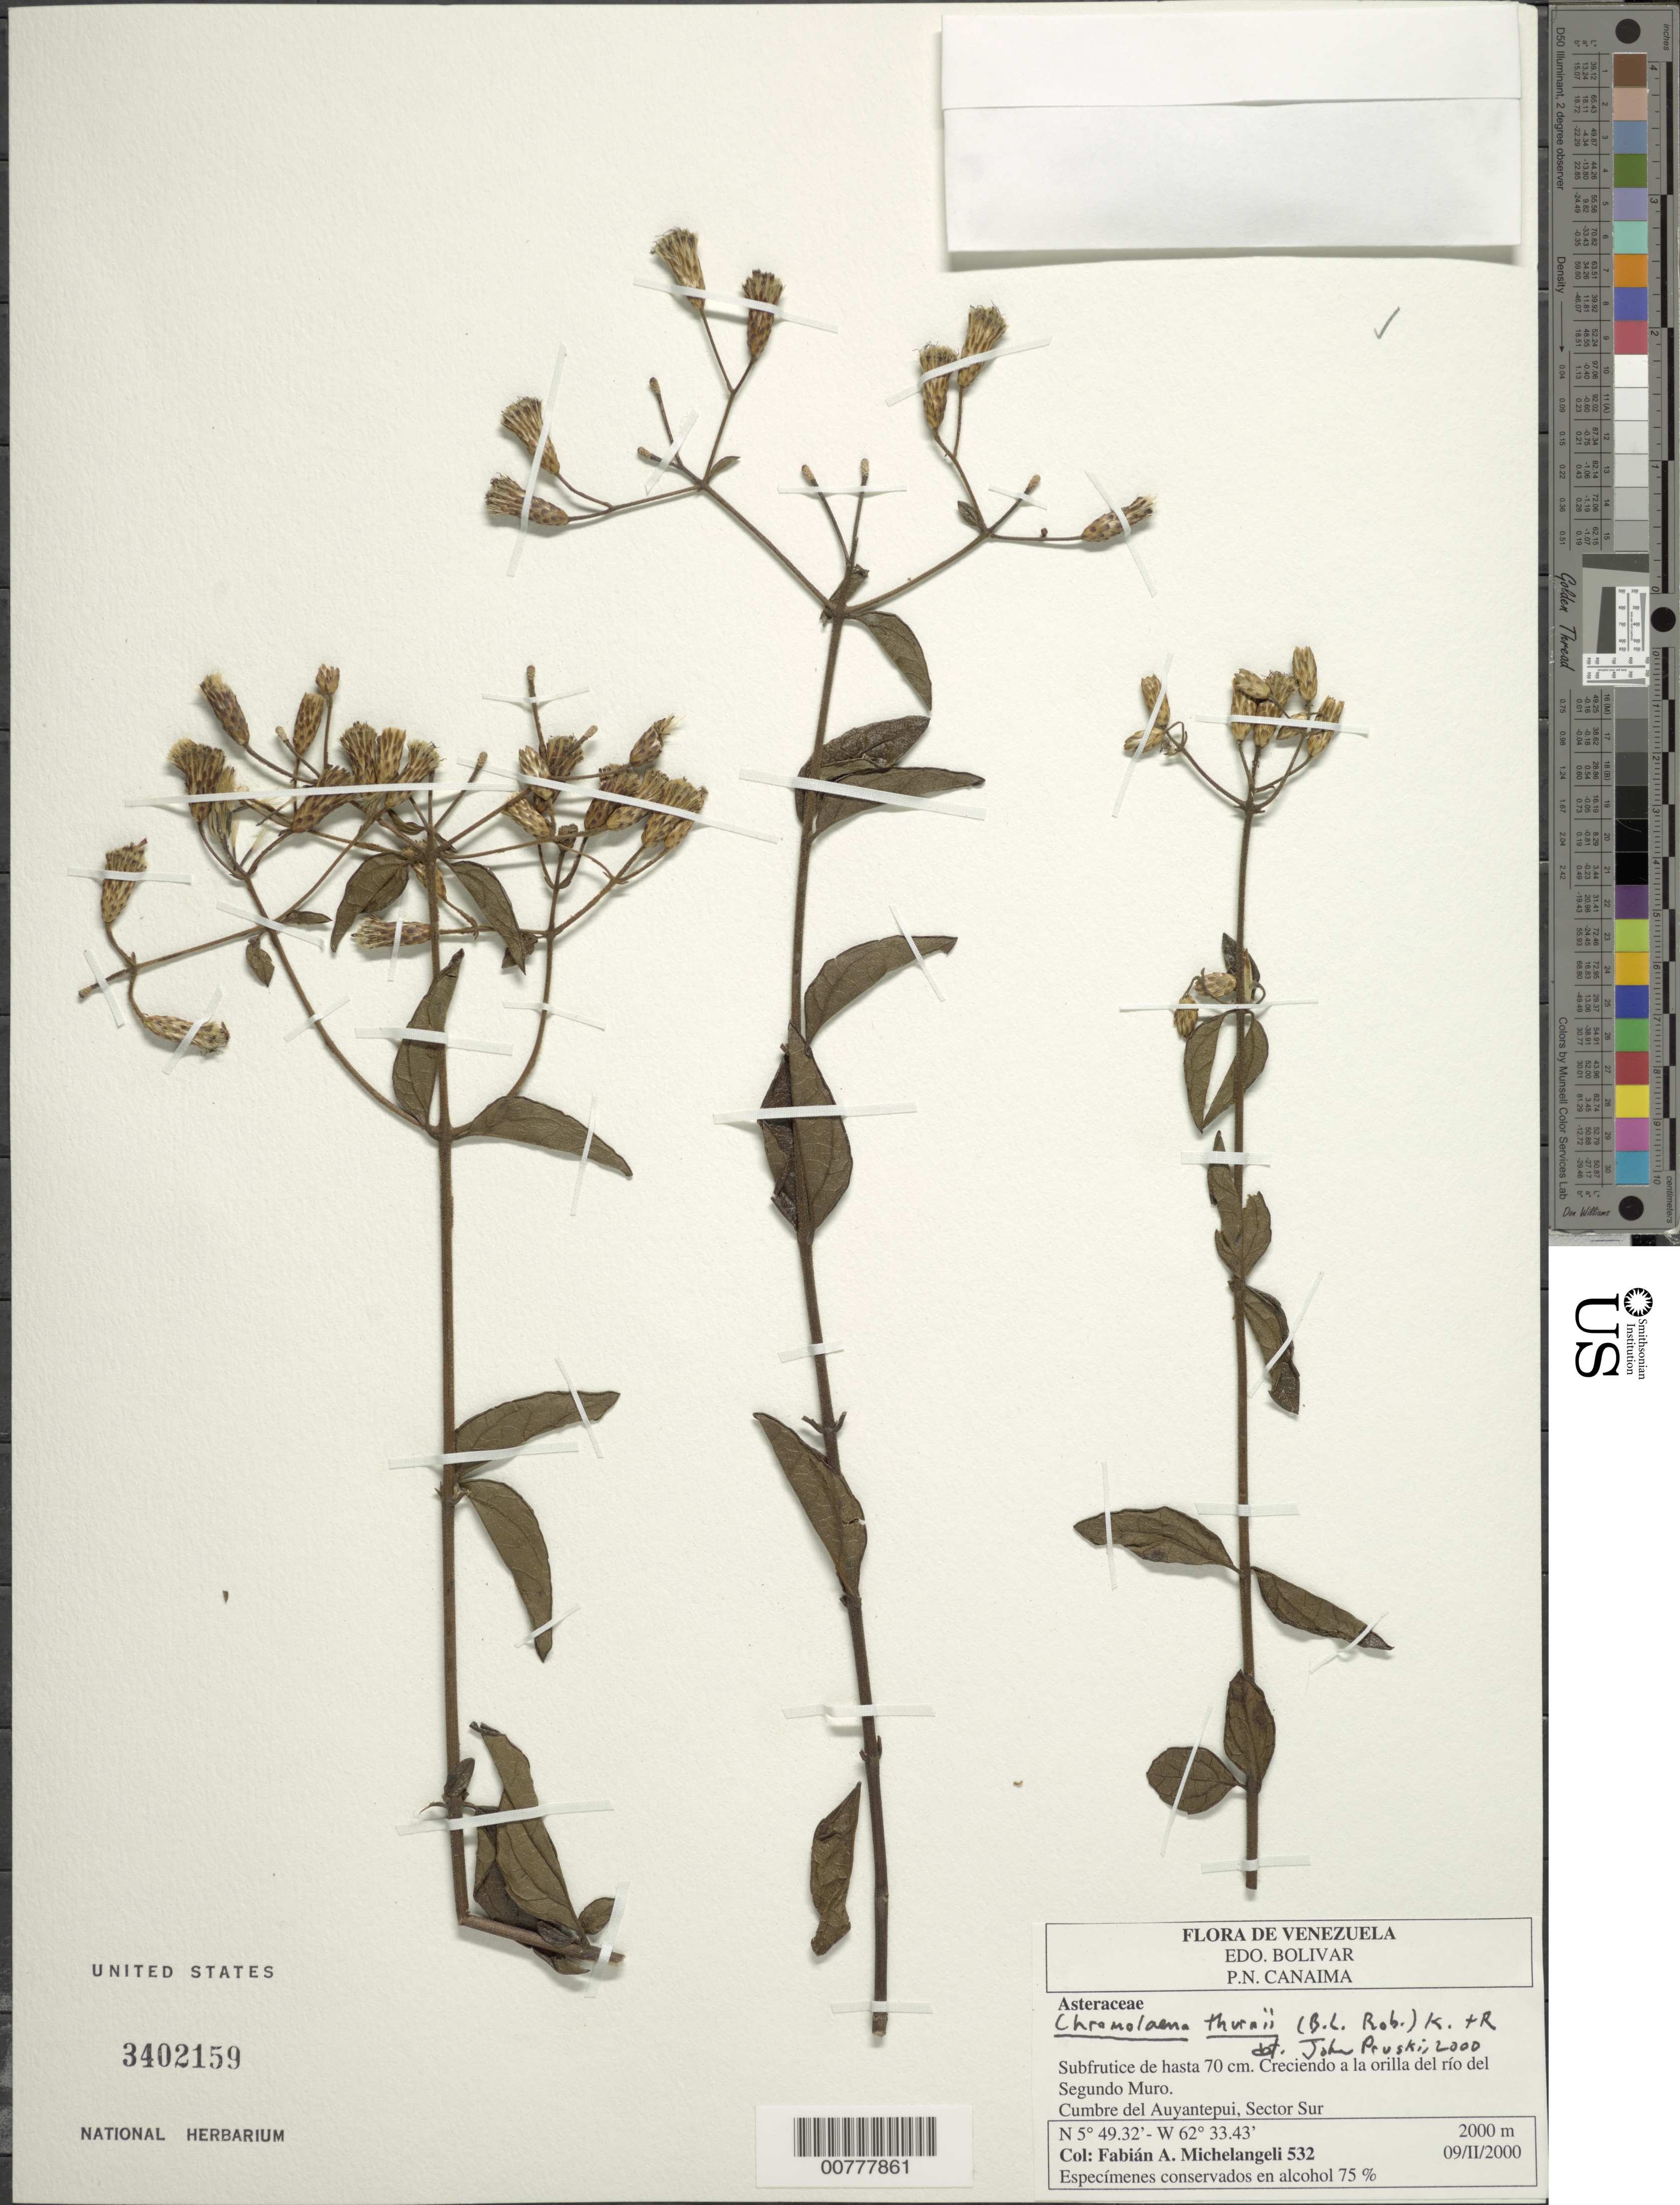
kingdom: Plantae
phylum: Tracheophyta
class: Magnoliopsida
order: Asterales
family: Asteraceae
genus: Chromolaena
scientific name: Chromolaena thurnii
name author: (B.L. Rob.) R.M. King & H. Rob.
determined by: Pruski, J. F.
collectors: F. A. Michelangeli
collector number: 532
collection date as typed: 9-Feb-00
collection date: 2000-02-09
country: Venezuela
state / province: Bolívar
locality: Segundo Muro, Cumbre del Auyantepuí, sector Sur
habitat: Creciendo a la orilla del rio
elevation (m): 1000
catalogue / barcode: US 3402159